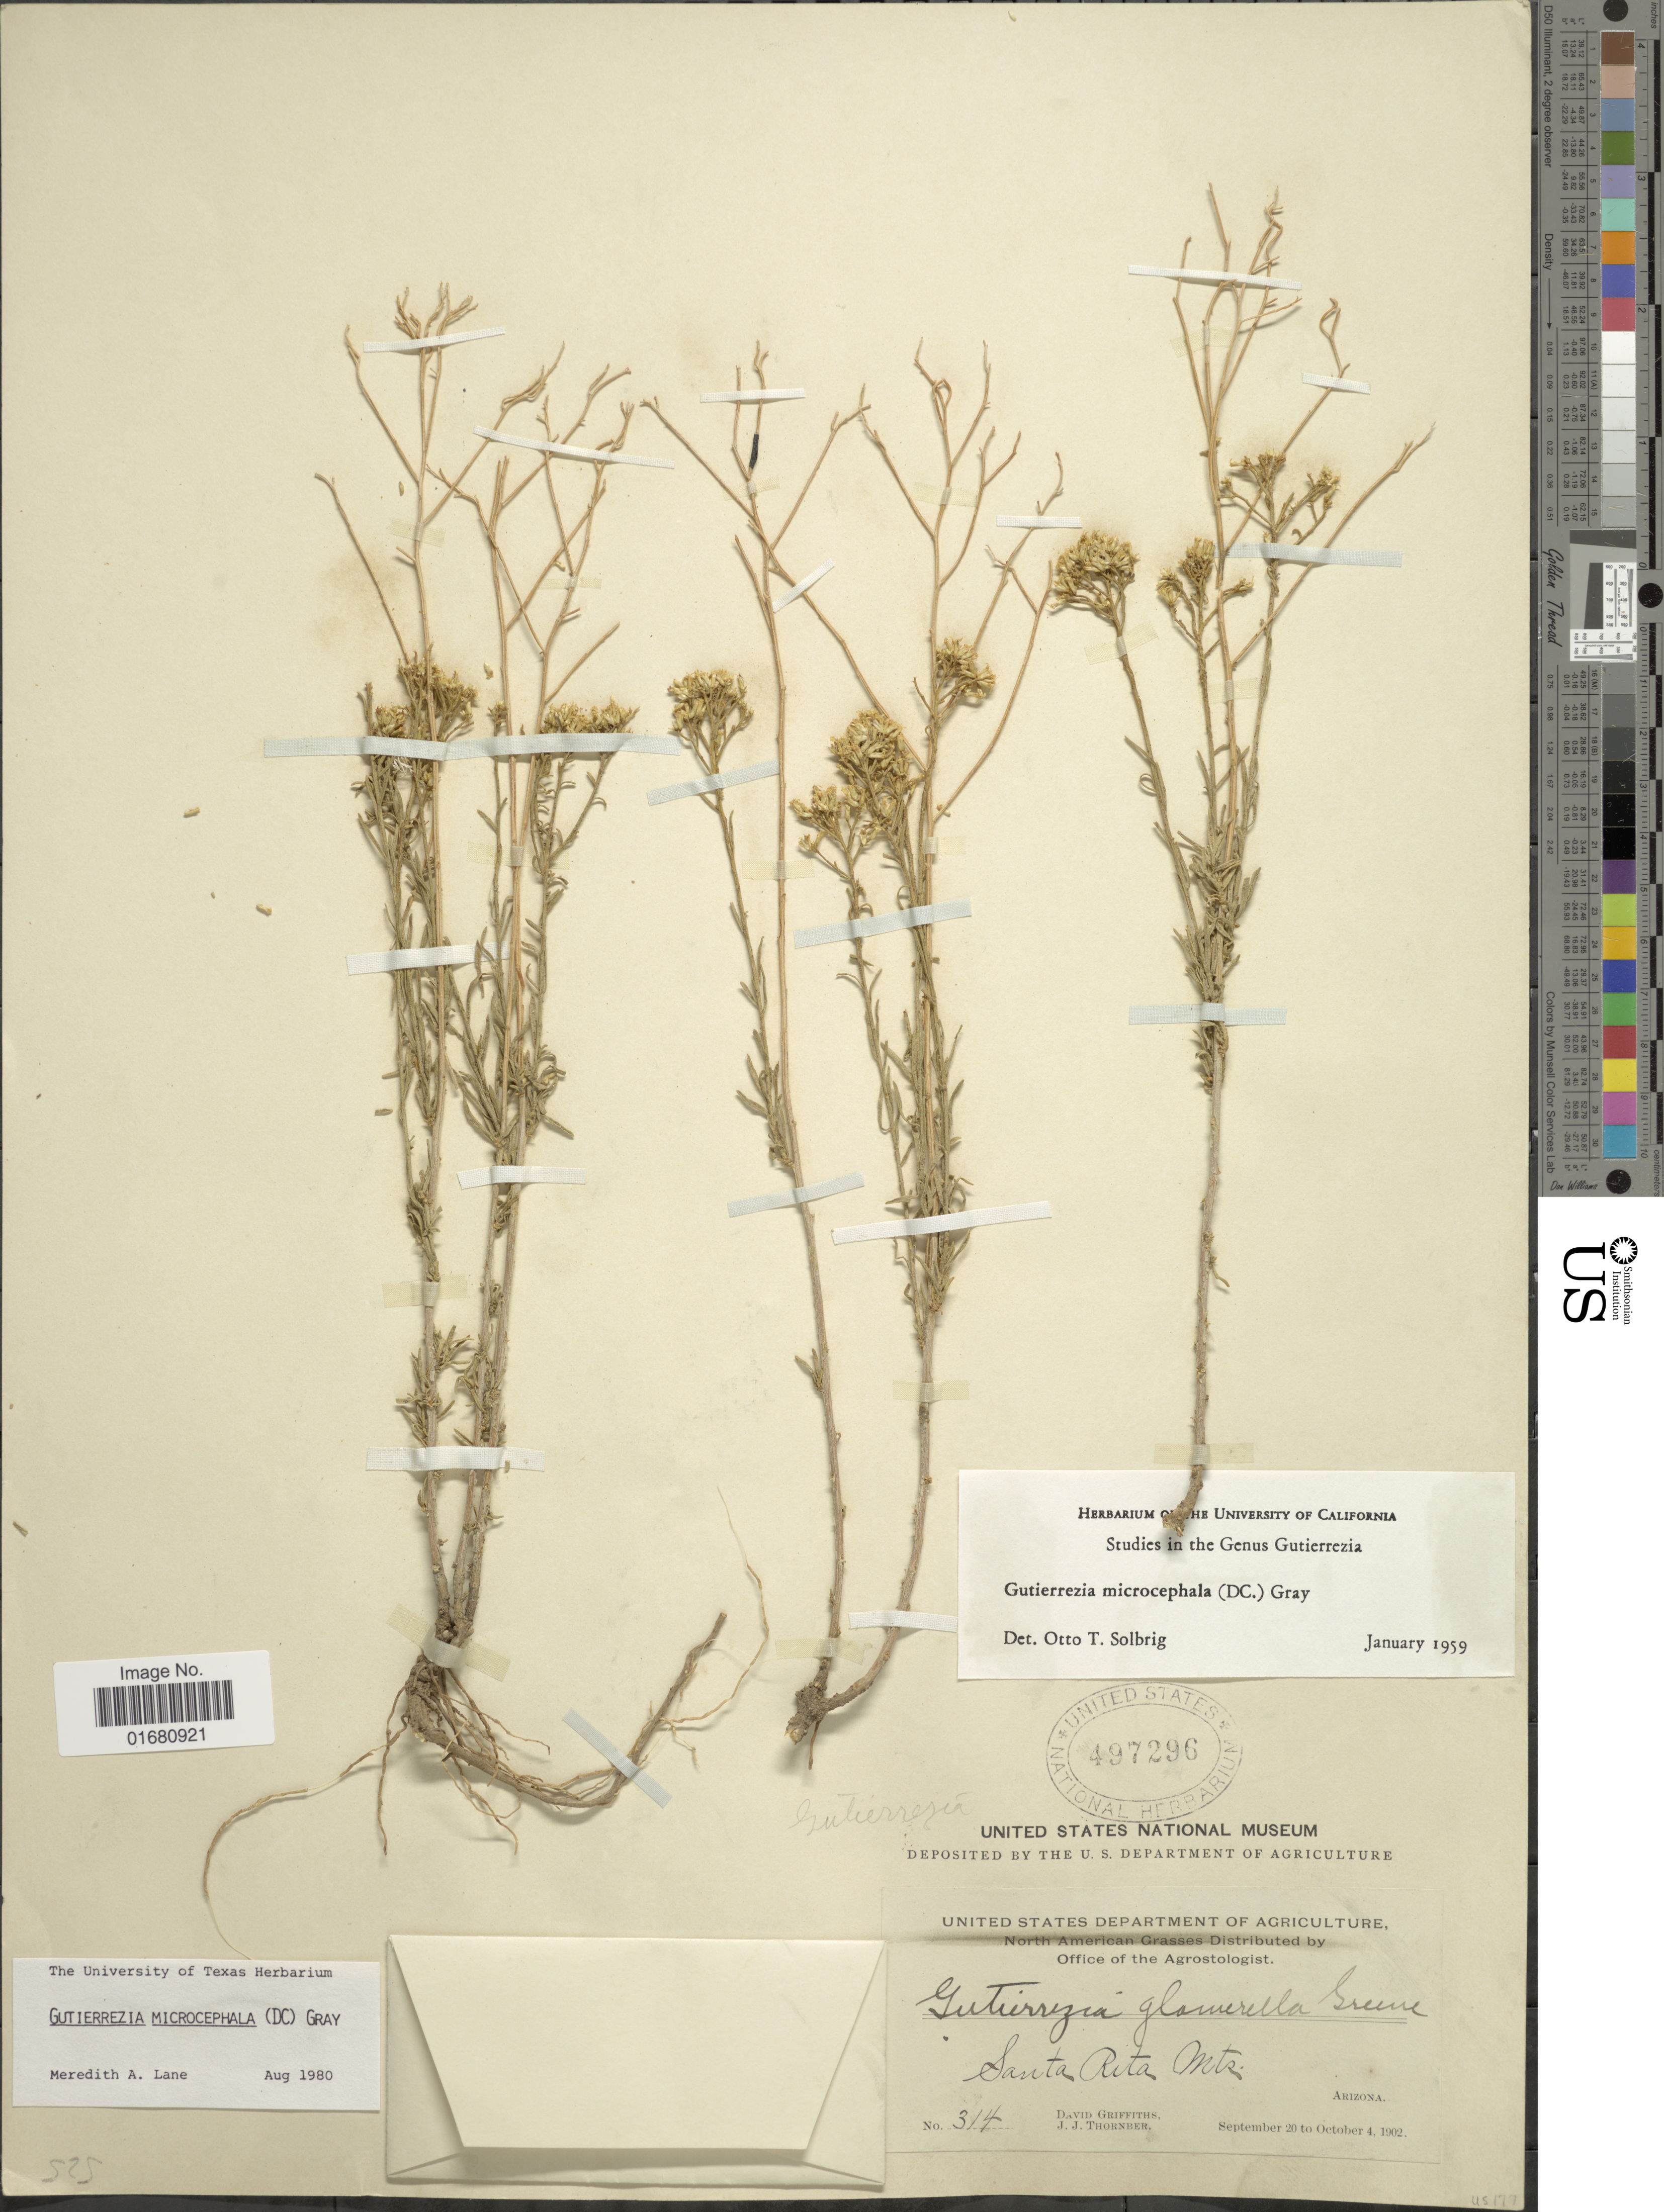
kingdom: Plantae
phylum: Tracheophyta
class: Magnoliopsida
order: Asterales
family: Asteraceae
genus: Gutierrezia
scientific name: Gutierrezia microcephala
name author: (DC.) A. Gray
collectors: D. Griffiths & J. Thornber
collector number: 314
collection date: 1902-09-20/1902-10-04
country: United States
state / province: Arizona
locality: Sant Rita Mts.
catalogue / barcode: US 497296